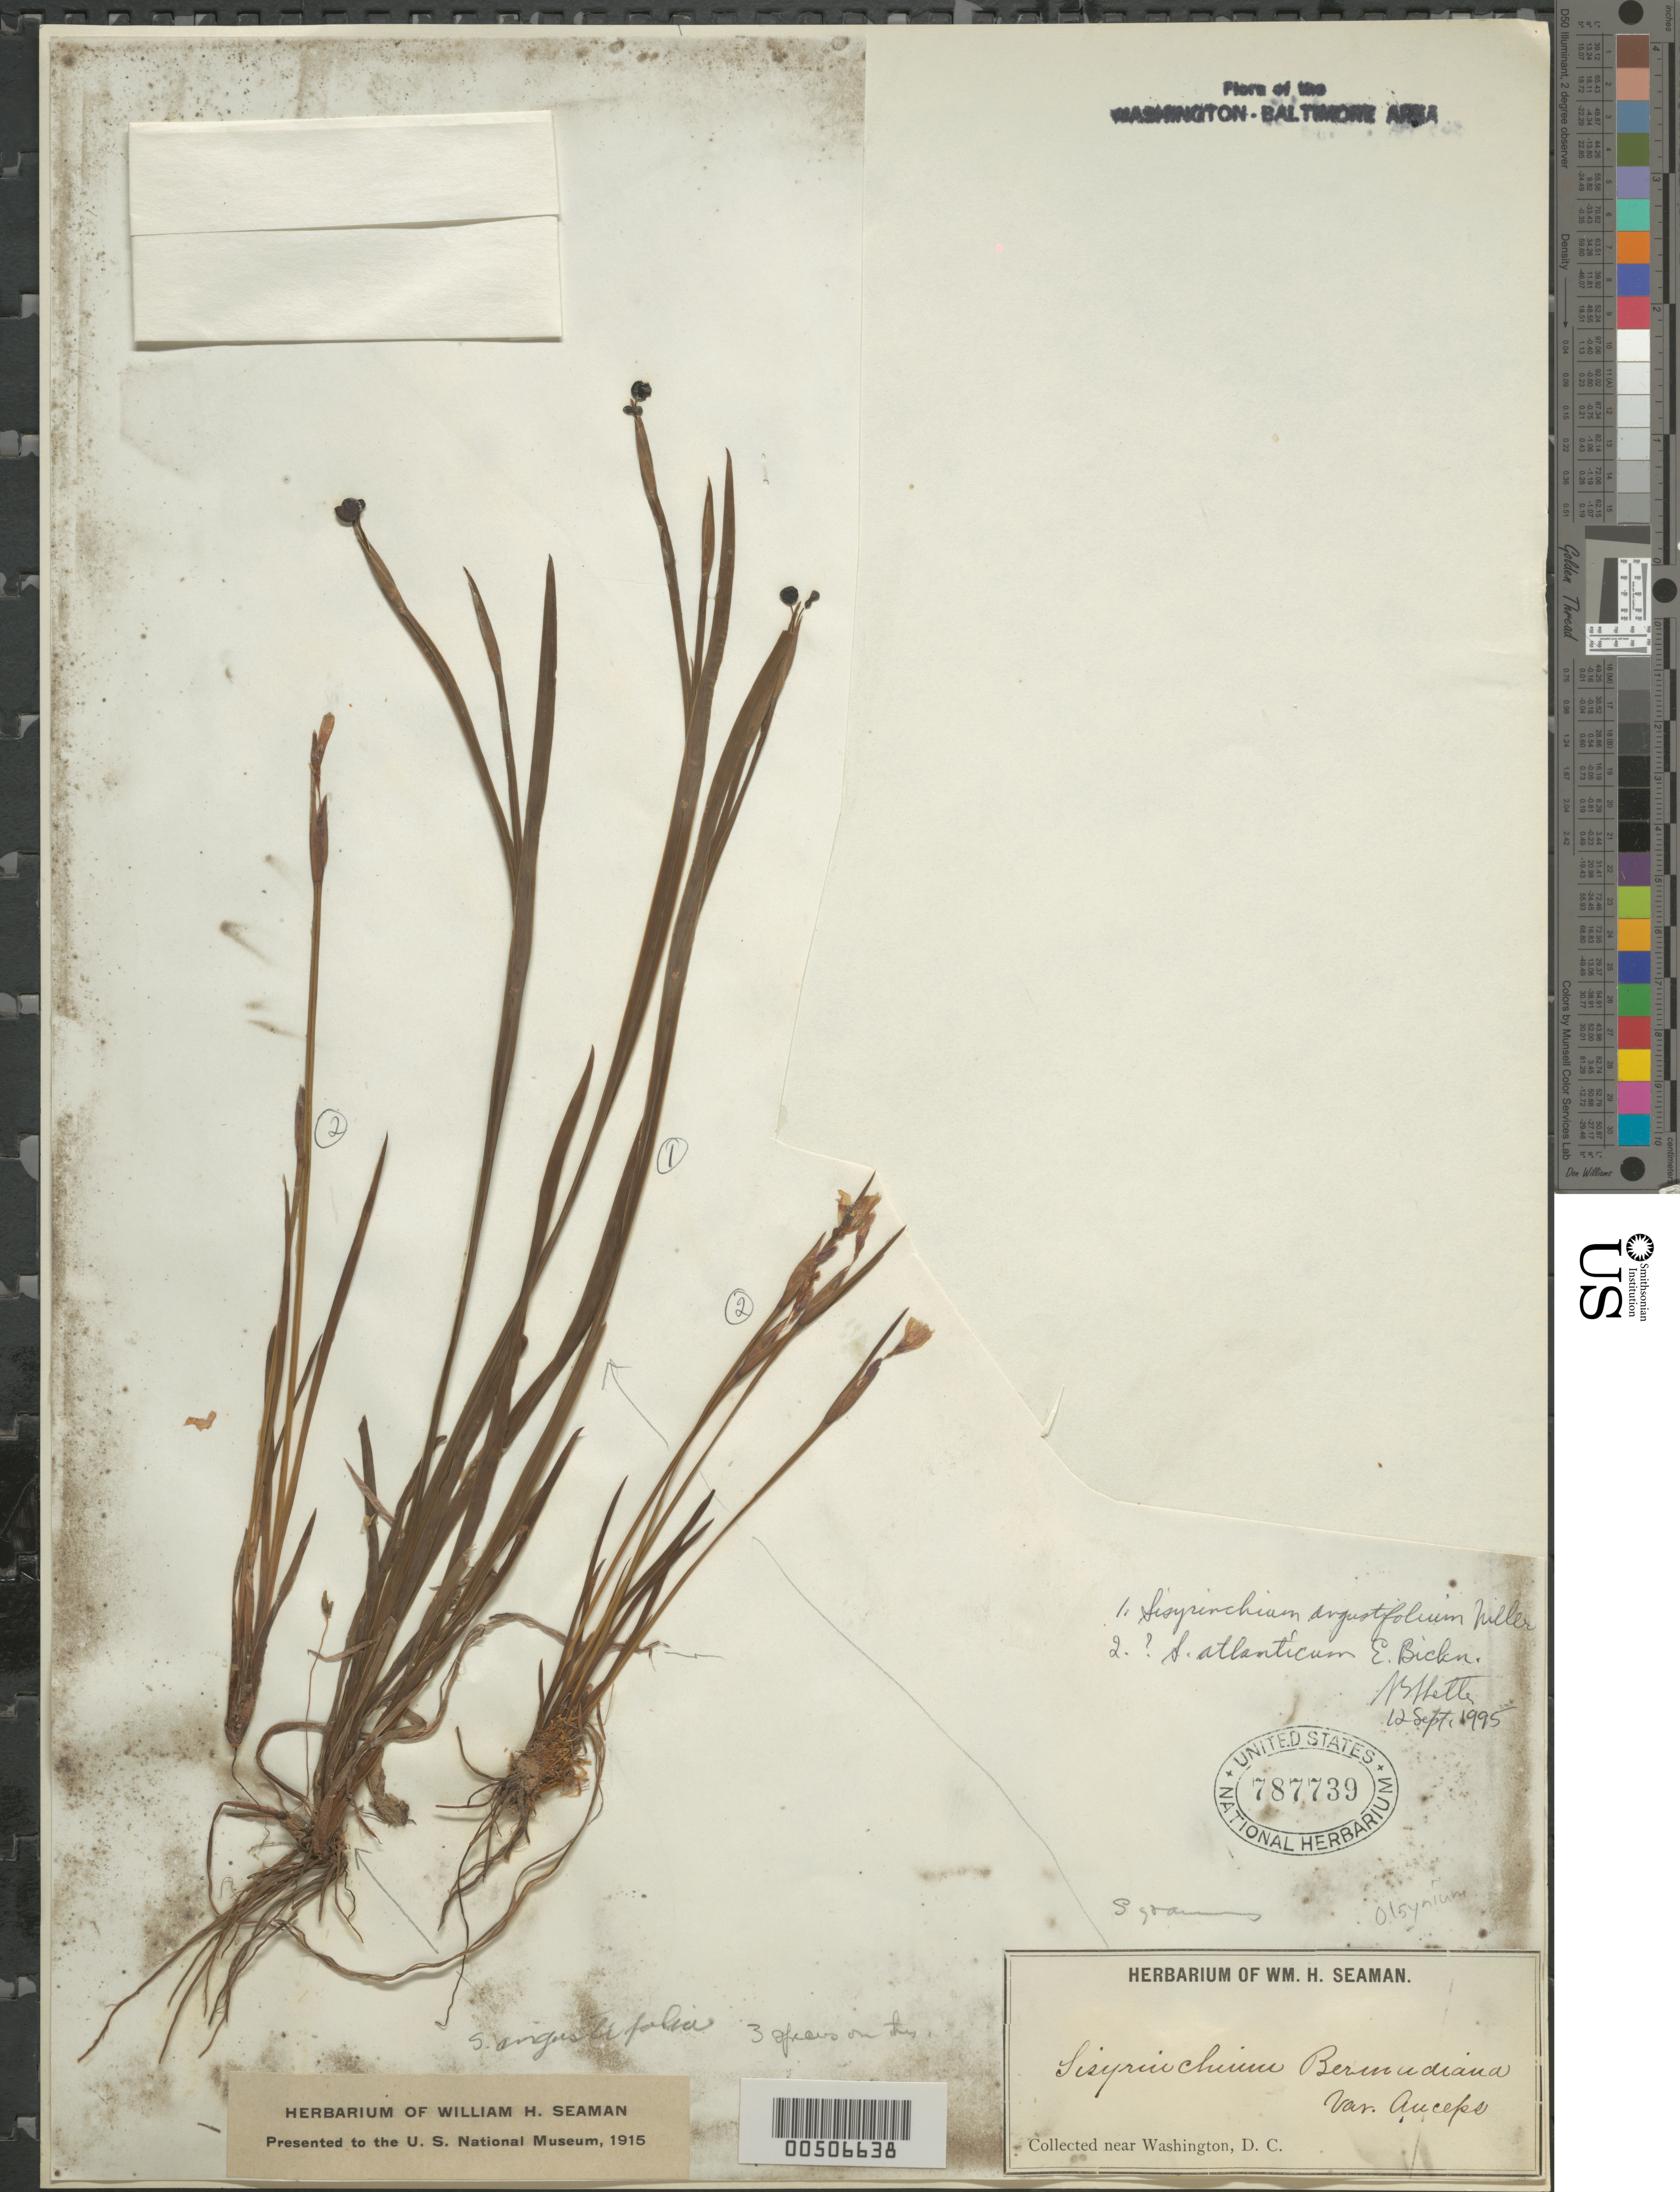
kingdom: Plantae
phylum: Tracheophyta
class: Liliopsida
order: Asparagales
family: Iridaceae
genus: Sisyrinchium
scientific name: Sisyrinchium angustifolium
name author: Mill.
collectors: W. Seaman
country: United States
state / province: District of Columbia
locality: Near Washington, D.C.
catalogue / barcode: US 787739